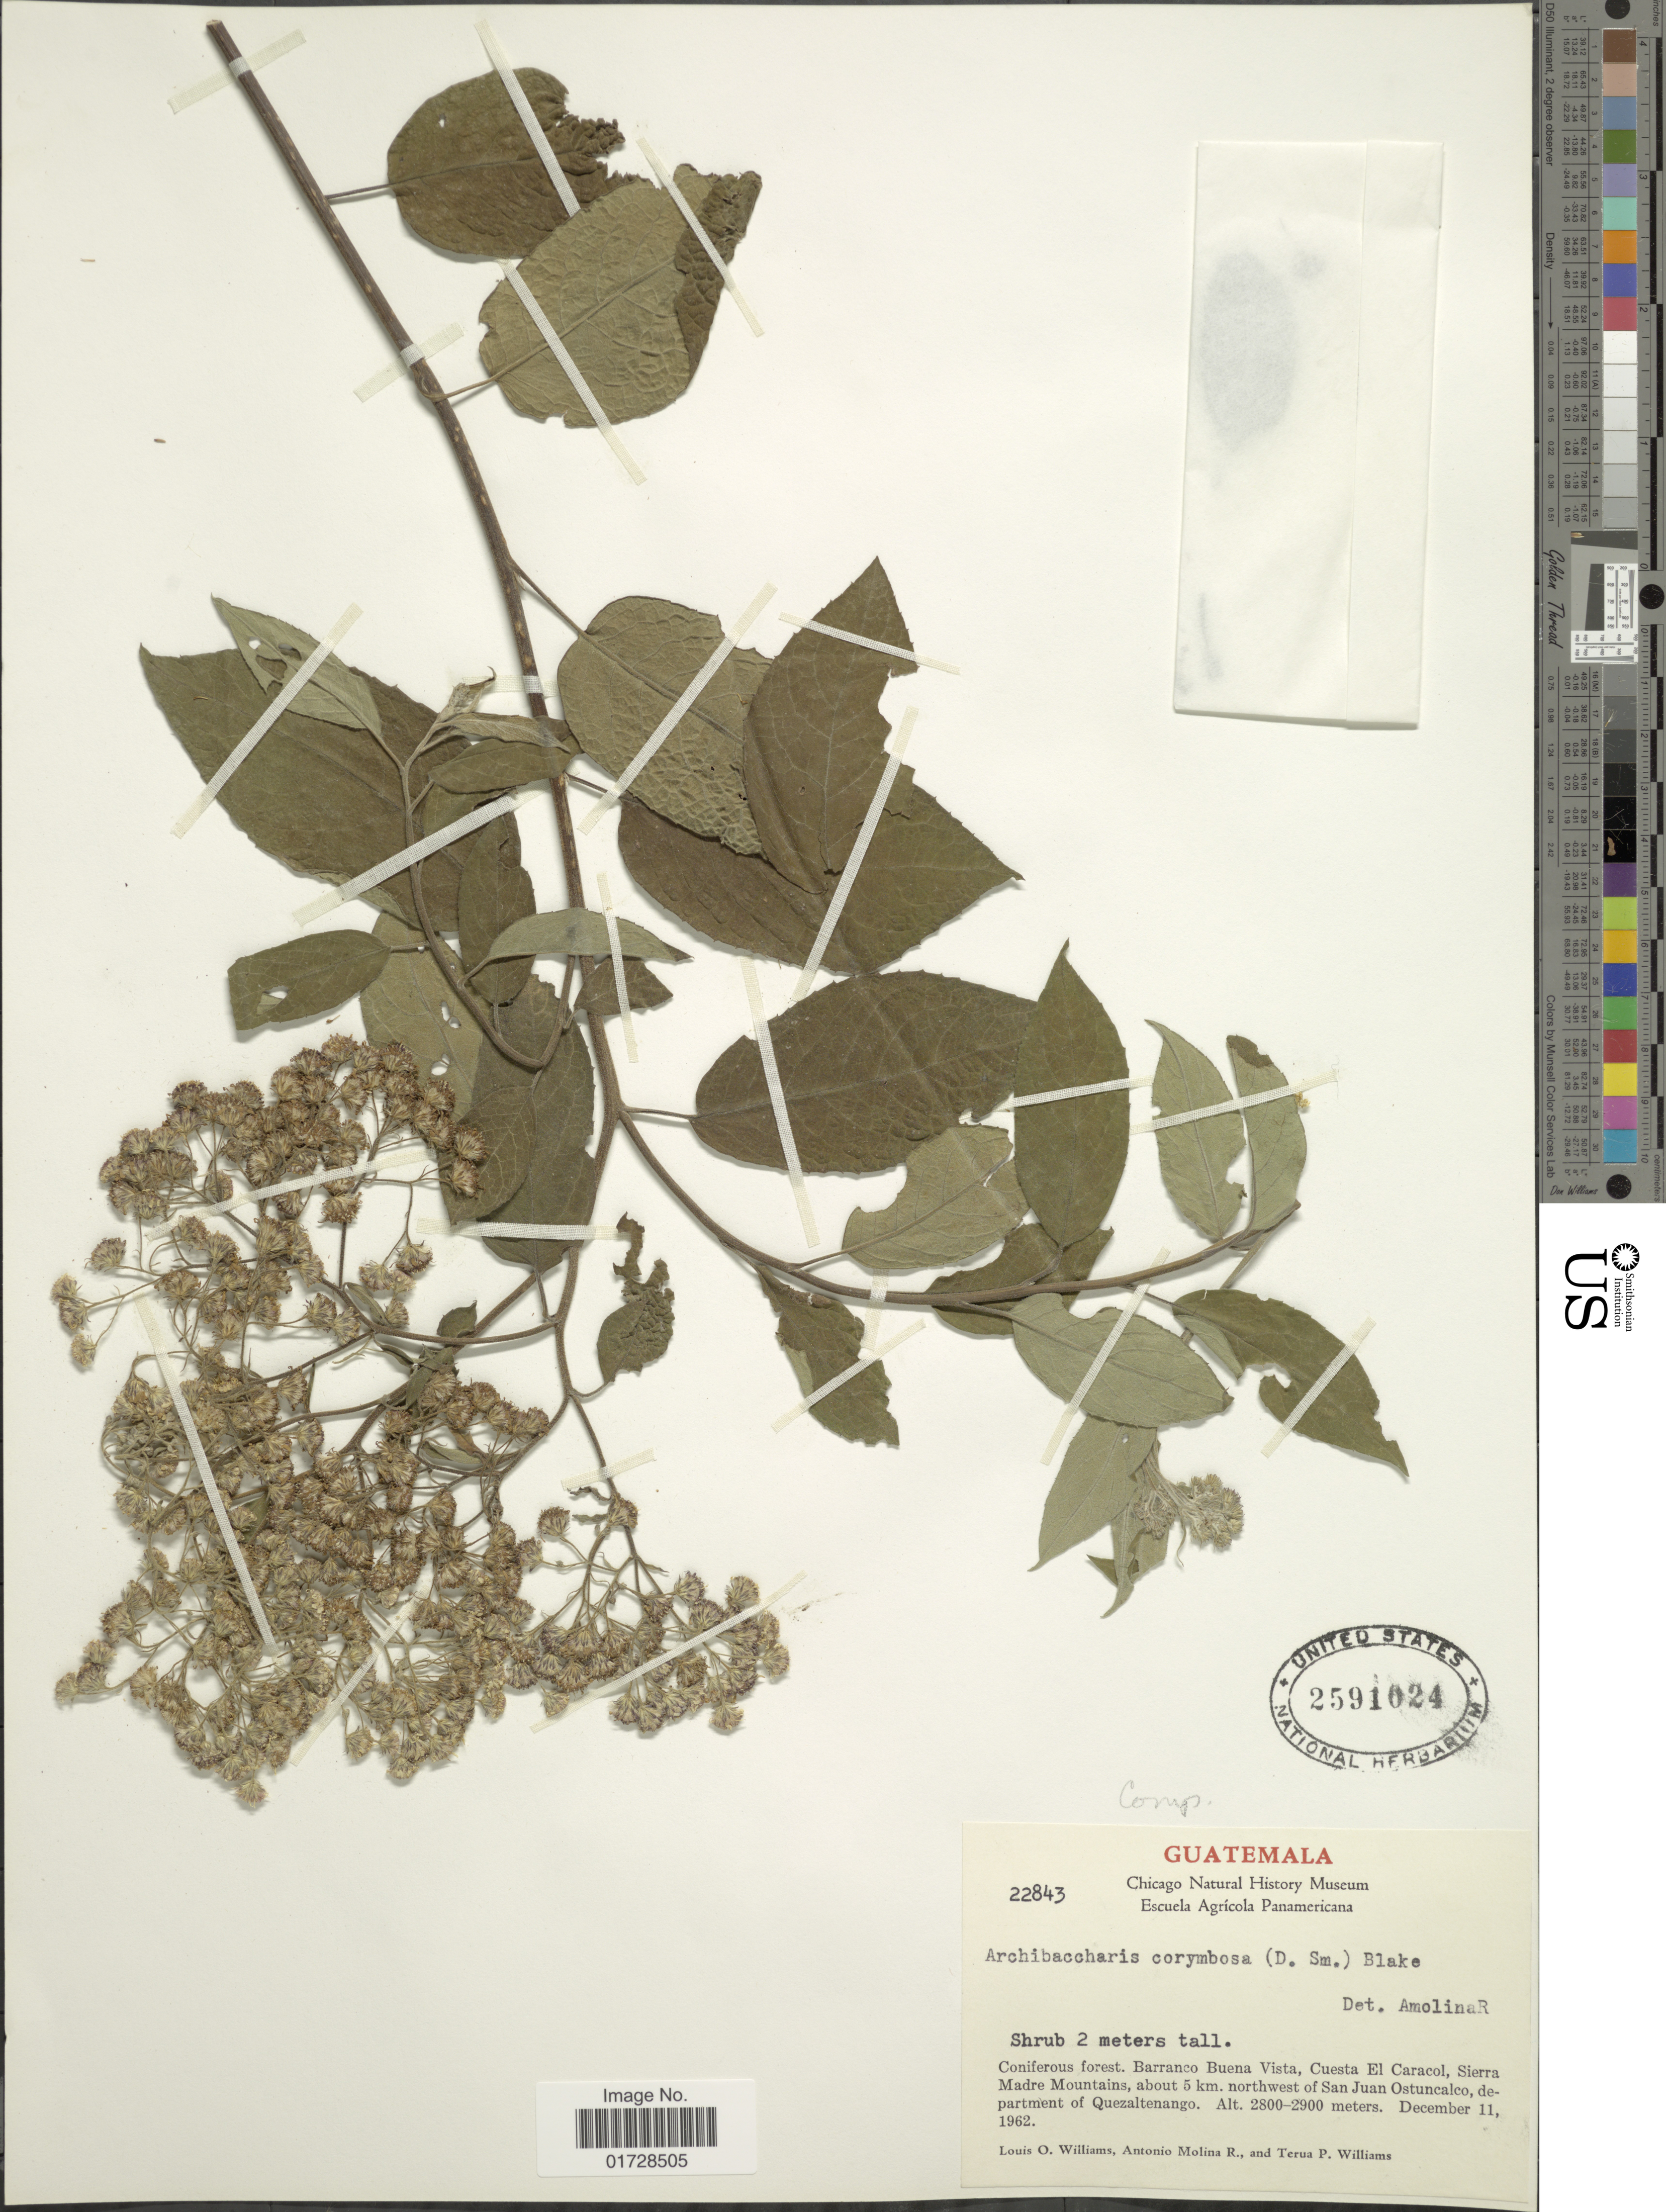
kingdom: Plantae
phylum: Tracheophyta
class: Magnoliopsida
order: Asterales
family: Asteraceae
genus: Archibaccharis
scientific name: Archibaccharis corymbosa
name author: (Donn. Sm.) S.F. Blake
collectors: L. O. Williams, A. Molina R. & T. P. Williams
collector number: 22843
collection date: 1962-12-11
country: Guatemala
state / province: Quetzaltenango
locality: Barranco Buena Vista, Cuesta El Caracol, Sierra Madre Mountains, about 5 km northwest of San Juan Ostuncalco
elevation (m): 2800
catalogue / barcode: US 2591024